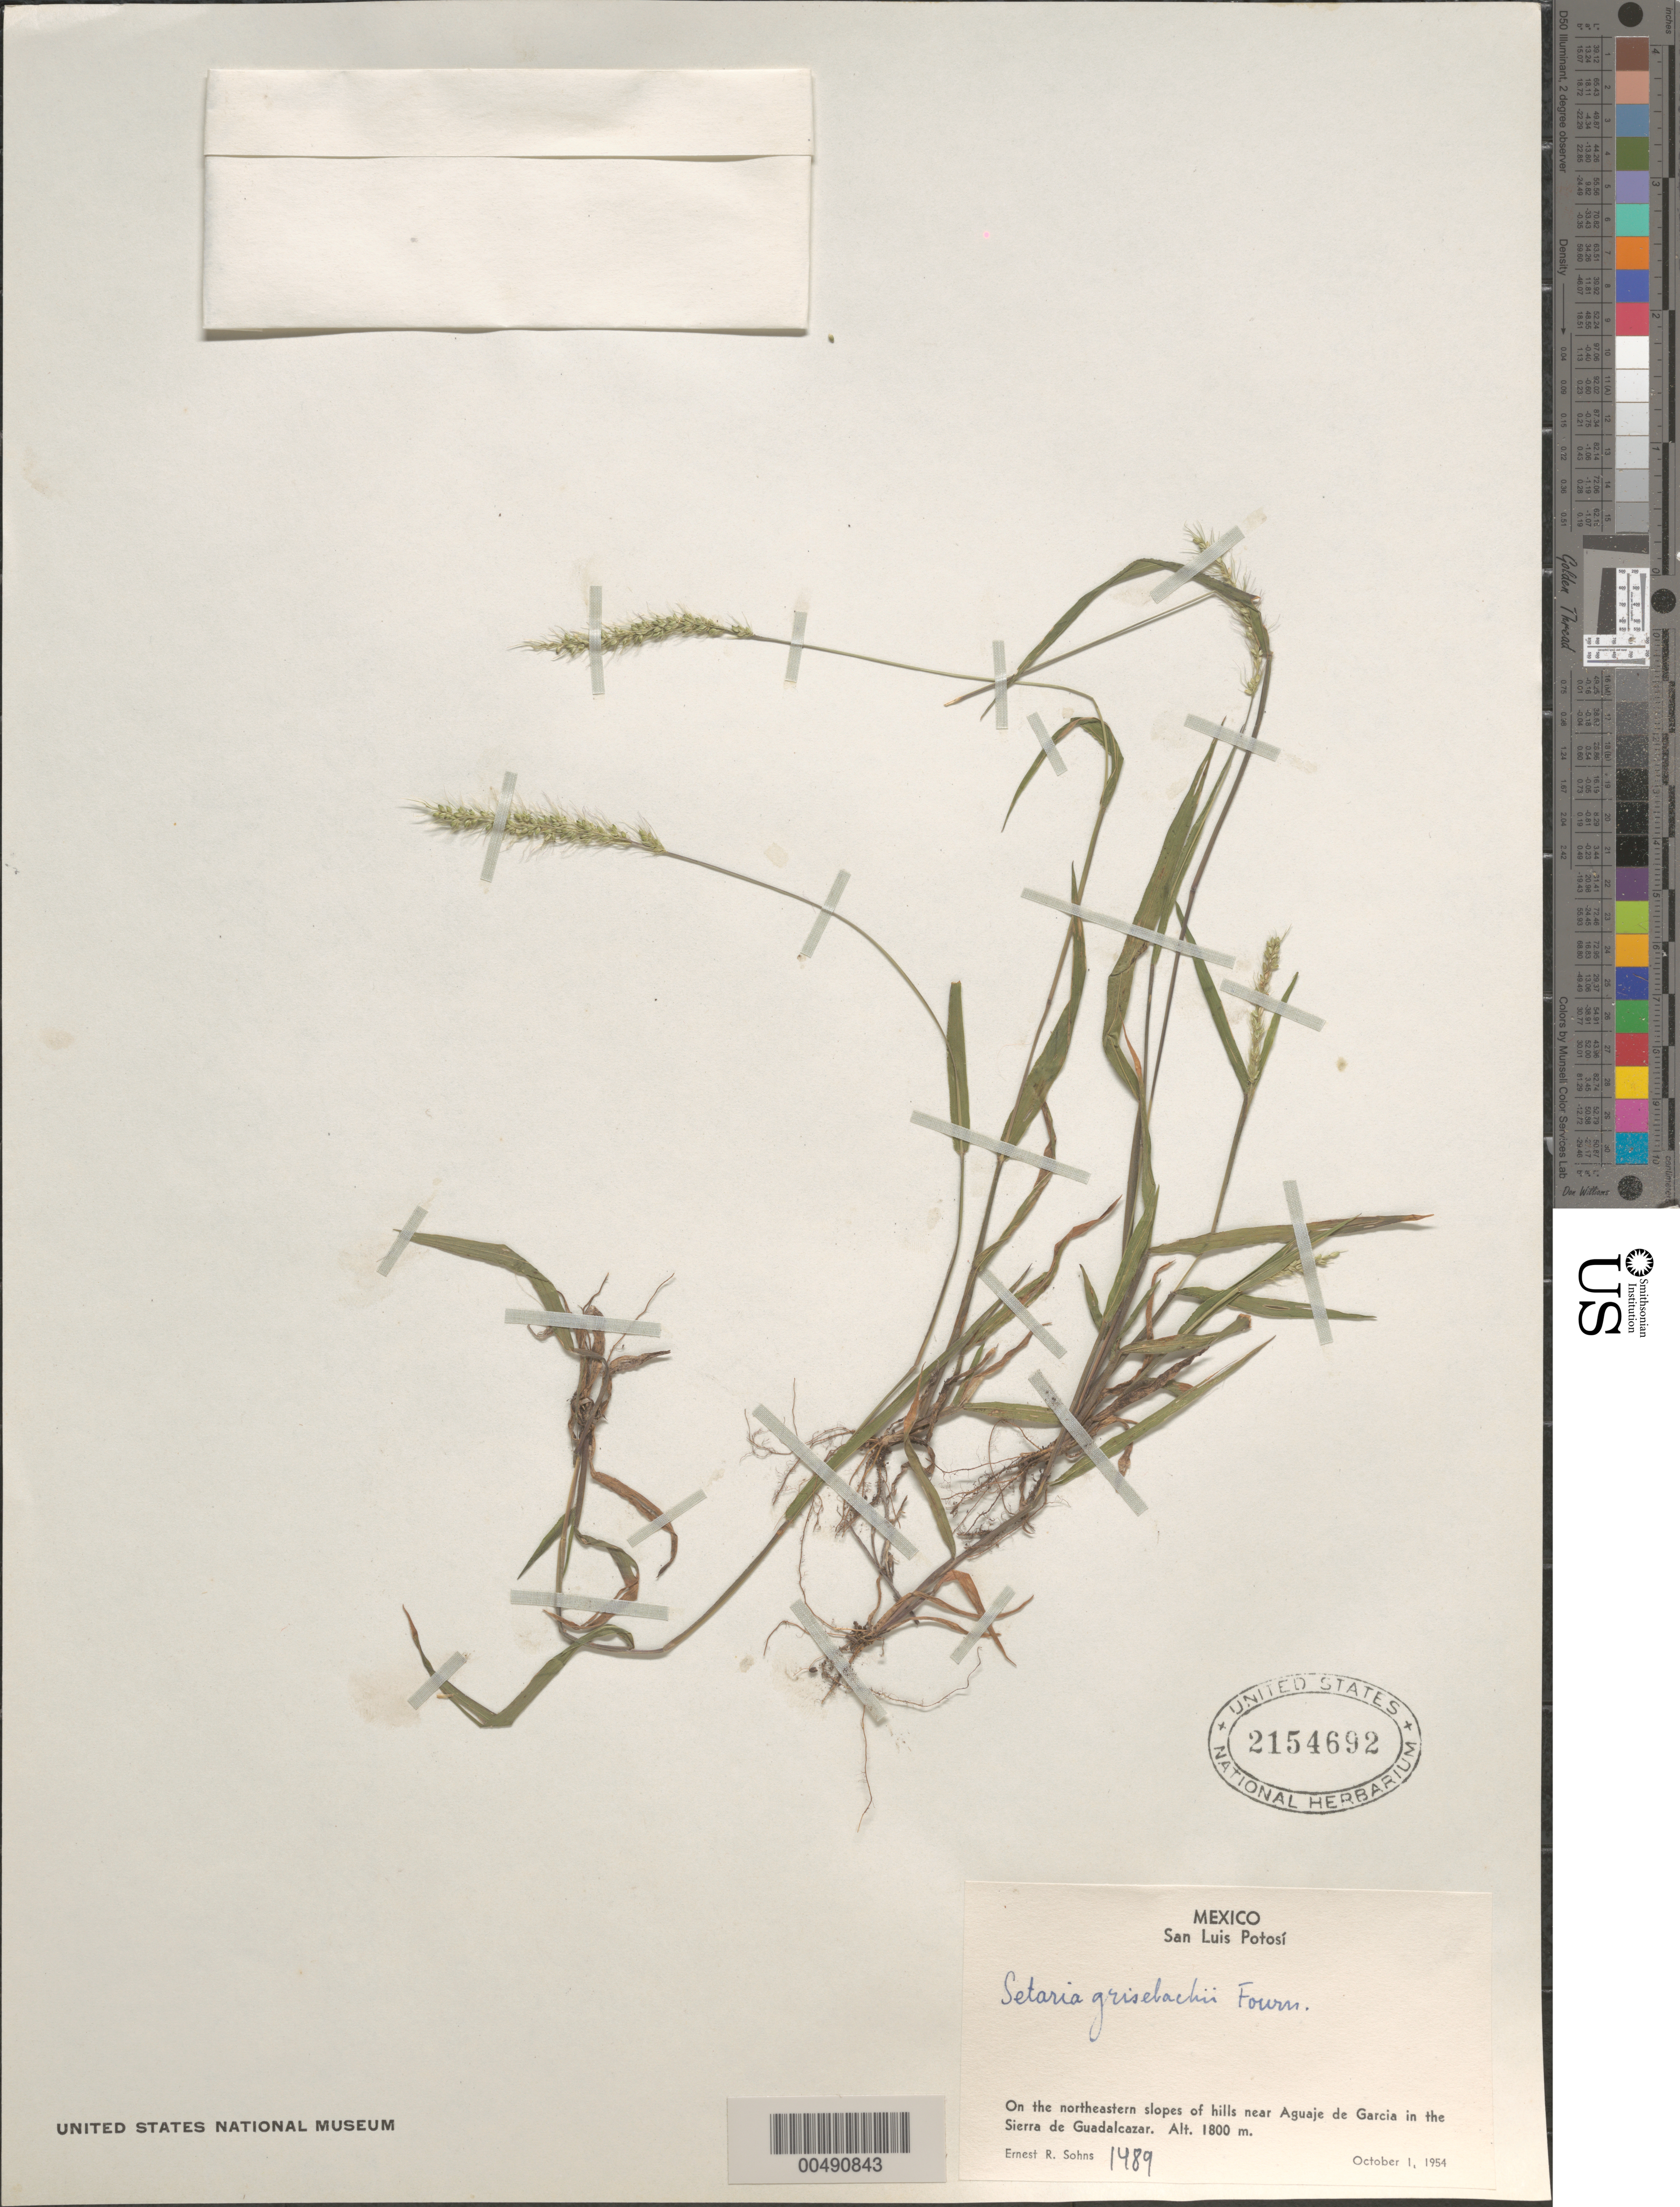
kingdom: Plantae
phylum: Tracheophyta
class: Liliopsida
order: Poales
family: Poaceae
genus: Setaria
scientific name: Setaria grisebachii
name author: E. Fourn.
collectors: E. R. Sohns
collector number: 1489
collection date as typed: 1 Oct 1954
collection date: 1954-10-01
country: Mexico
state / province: San Luis Potosi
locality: Near Aguaje de Garcia in the Sierra de Guadalcazar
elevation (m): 1800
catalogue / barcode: US 2154692